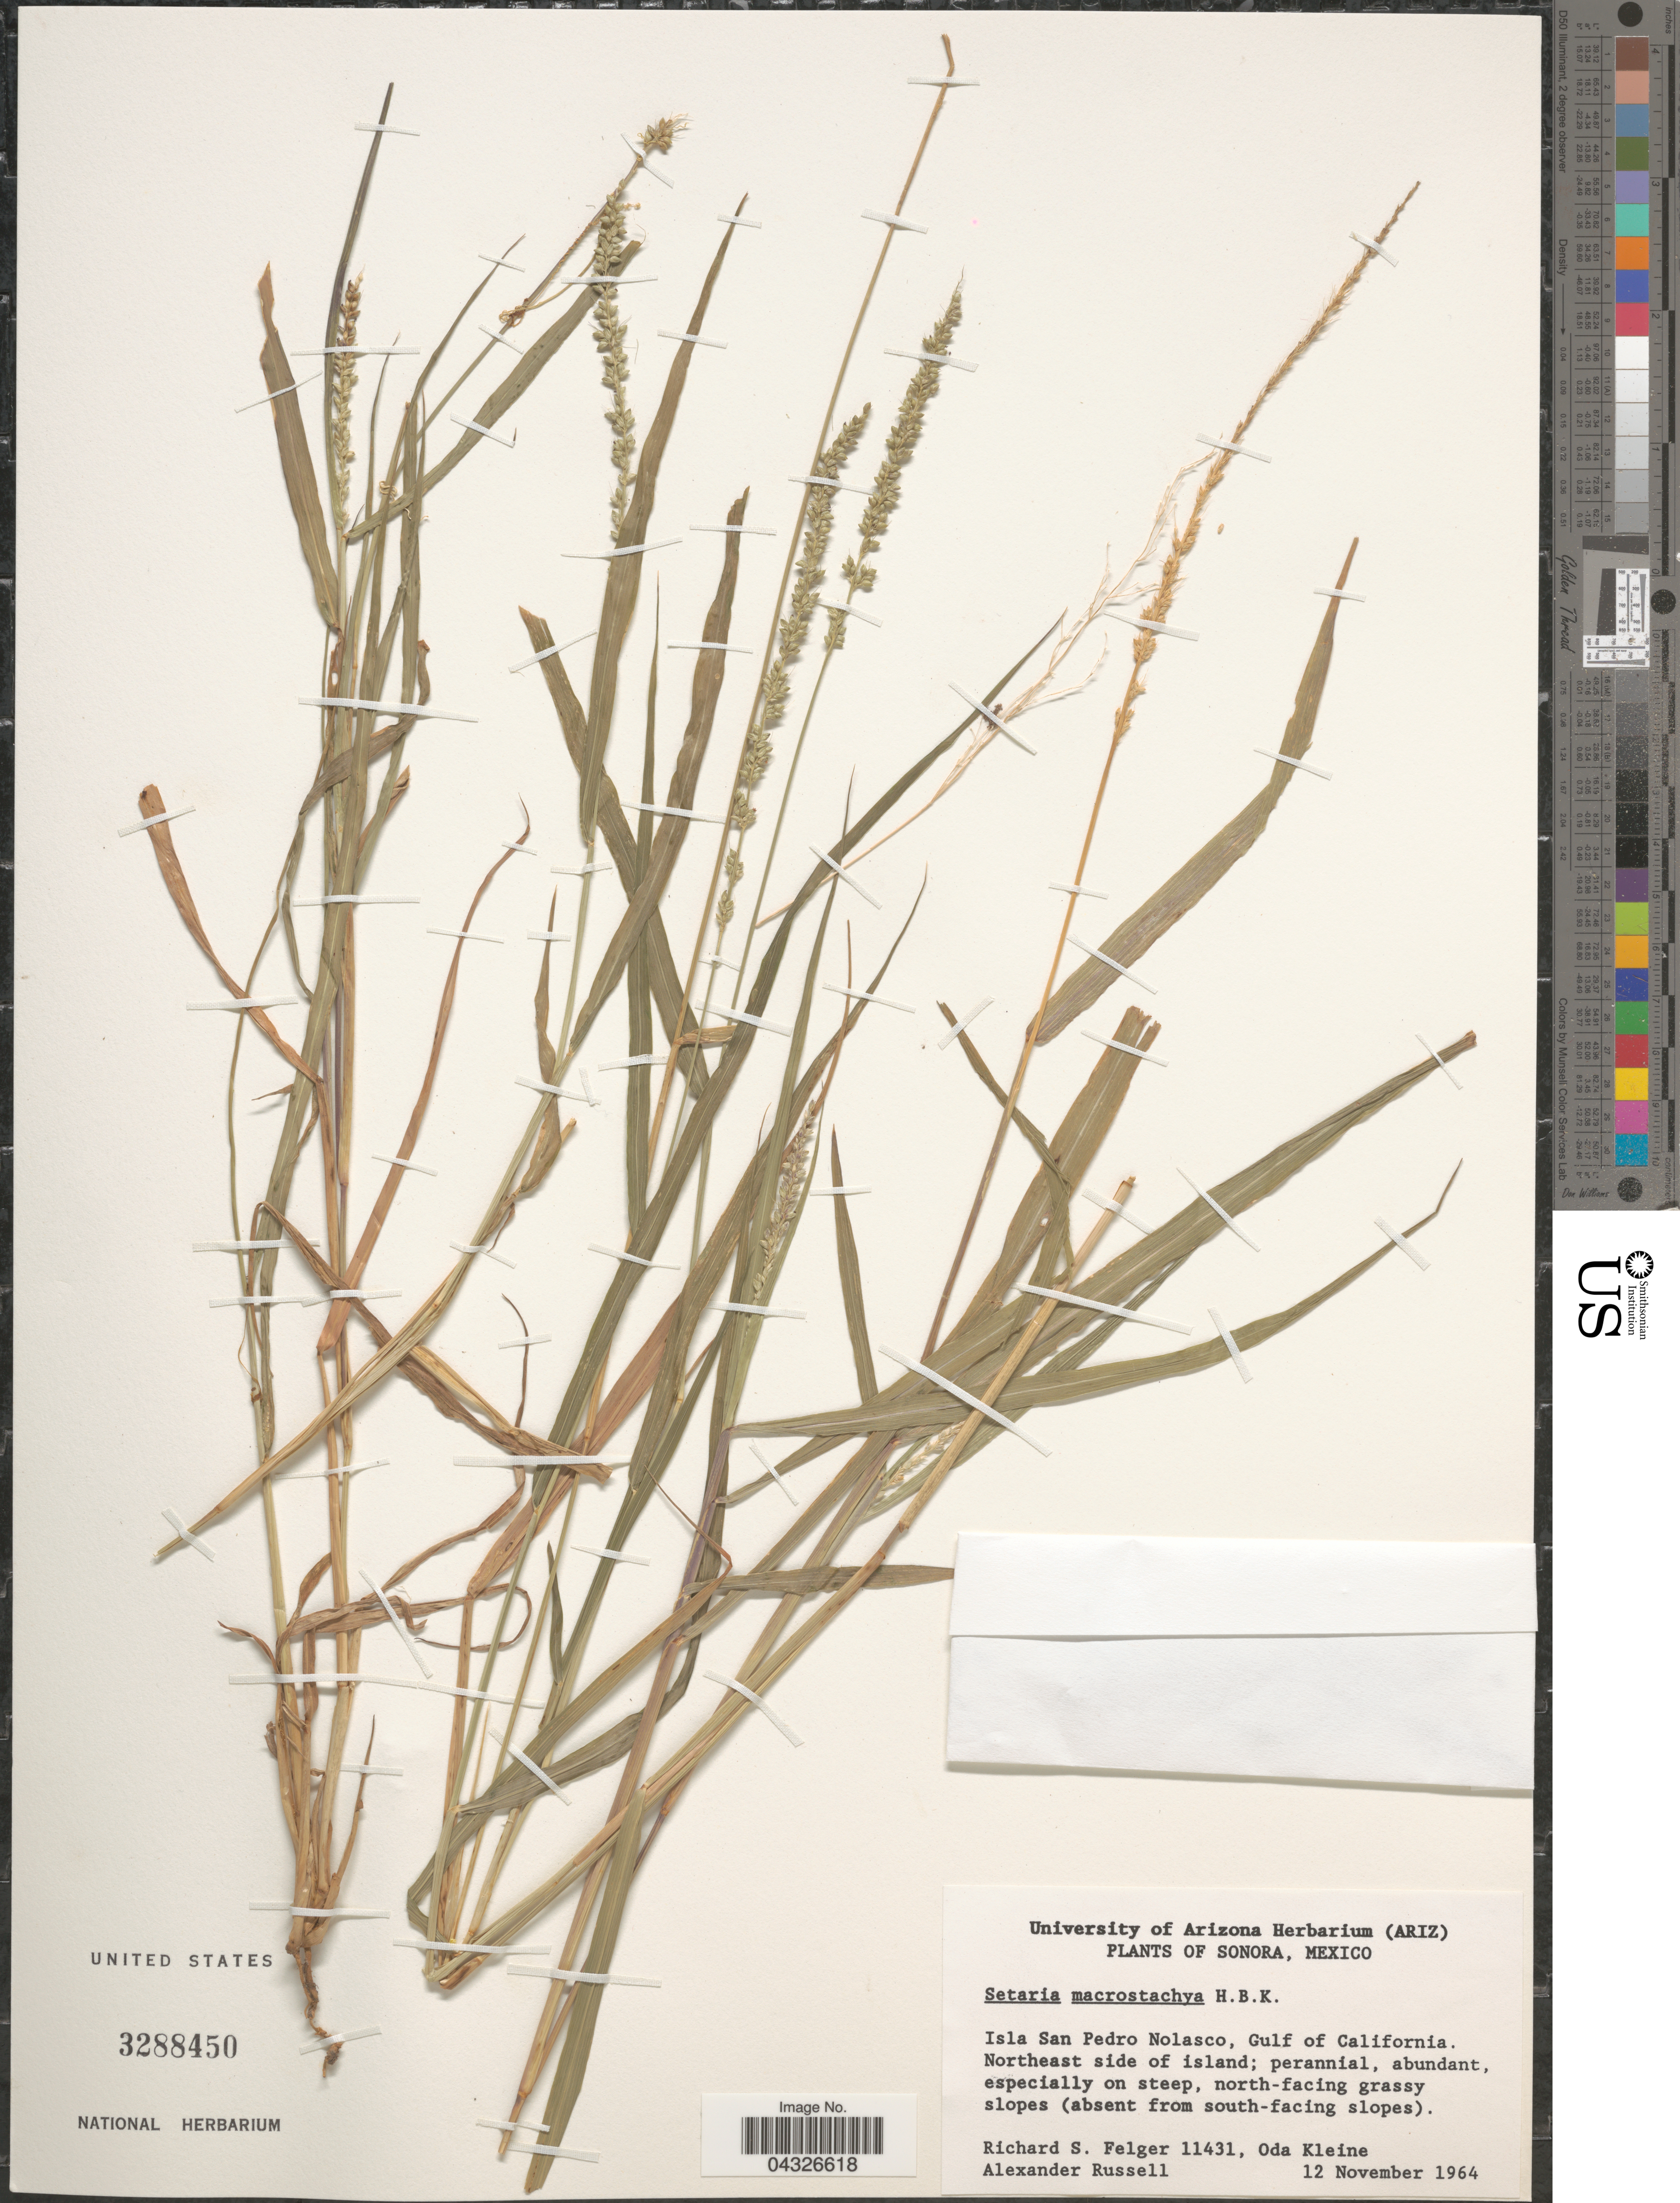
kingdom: Plantae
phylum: Tracheophyta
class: Liliopsida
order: Poales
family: Poaceae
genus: Setaria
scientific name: Setaria macrostachya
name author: Kunth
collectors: R. S. Felger, O. Kleine & A. Russell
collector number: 11431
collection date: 1964-11-12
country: Mexico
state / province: Sonora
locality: Isla San Pedro Nolasco, Gulf of California. Northeast side of island; perannial, abundant, especially on steep, north-facing grassy slopes (absent from south-facing slopes).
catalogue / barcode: US 3288450